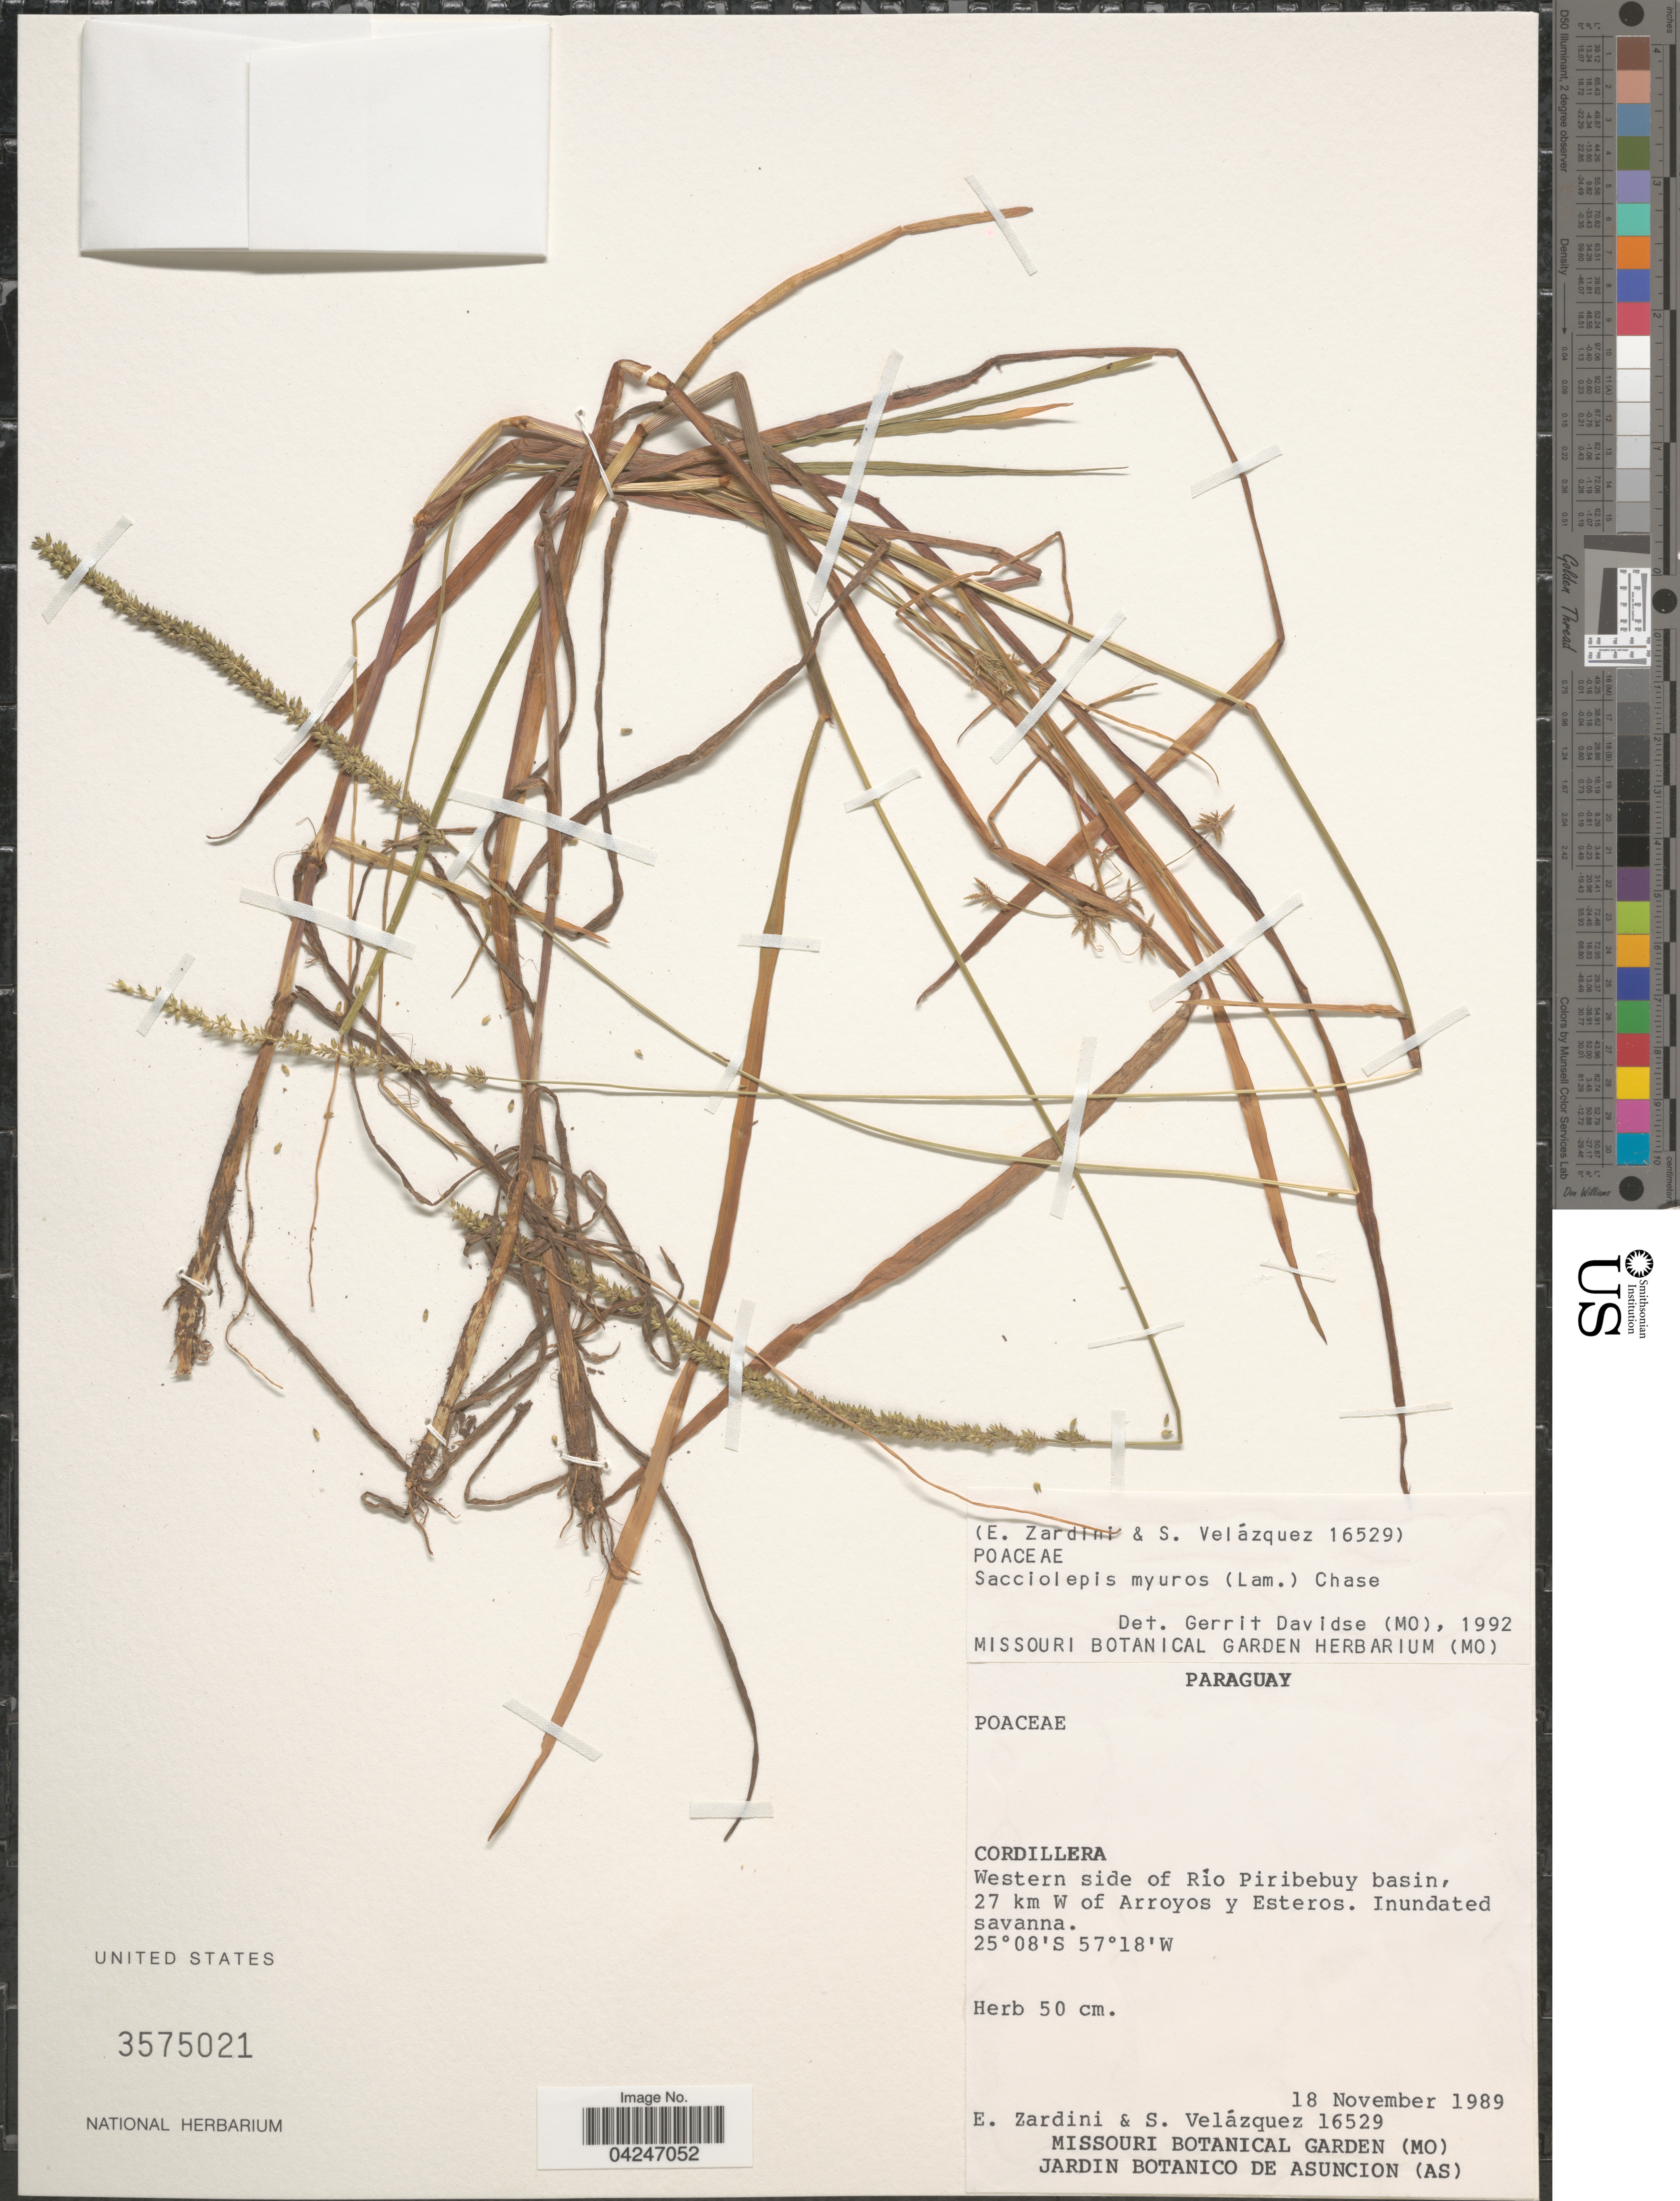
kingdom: Plantae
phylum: Tracheophyta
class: Liliopsida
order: Poales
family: Poaceae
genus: Sacciolepis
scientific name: Sacciolepis myuros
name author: (Lam.) Chase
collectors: E. Zardini & S. Velázquez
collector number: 16529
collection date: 1989-11-18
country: Paraguay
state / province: Cordillera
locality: Western side of Río Piribebuy basin, 27 km W of Arroyos y Esteros. Inundated savanna.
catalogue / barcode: US 3575021